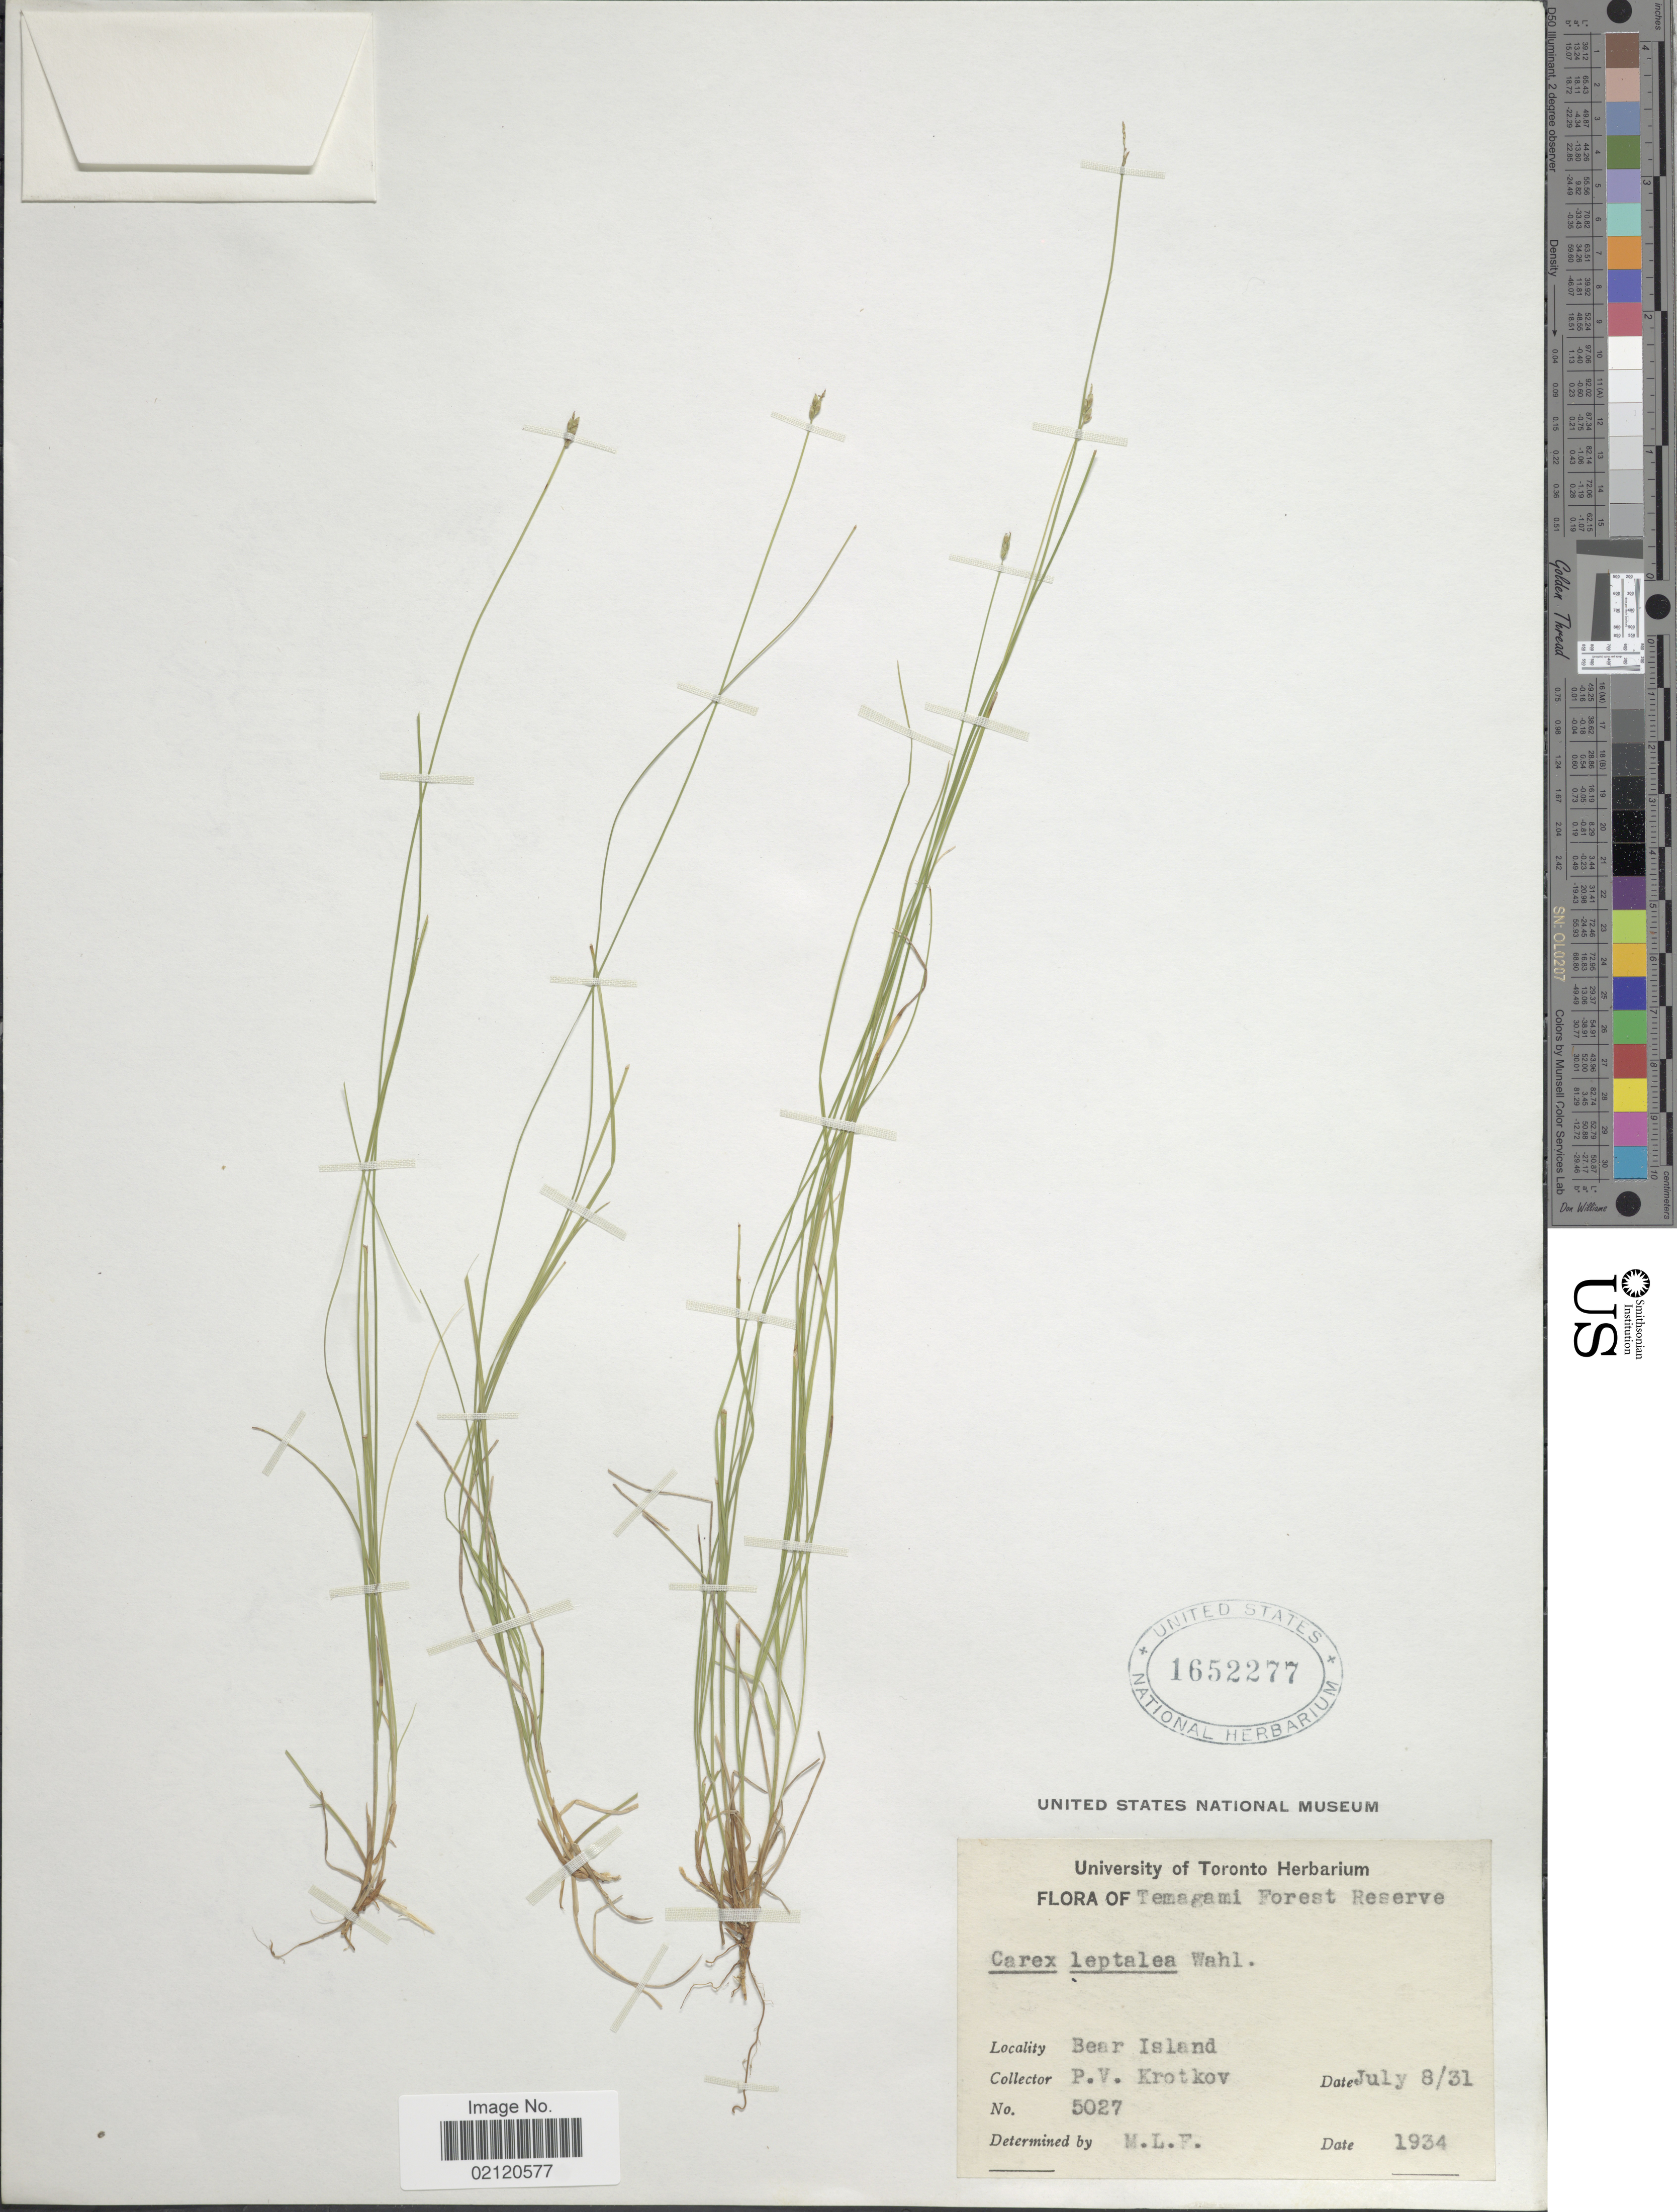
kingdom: Plantae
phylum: Tracheophyta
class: Liliopsida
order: Poales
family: Cyperaceae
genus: Carex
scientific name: Carex leptalea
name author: Wahlenb.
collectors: P. V. Krotkov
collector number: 5027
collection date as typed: Transcribed d/m/y: 8/7/31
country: Canada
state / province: Ontario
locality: Temagami Forest Reserve, Bear Island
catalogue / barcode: US 1652277